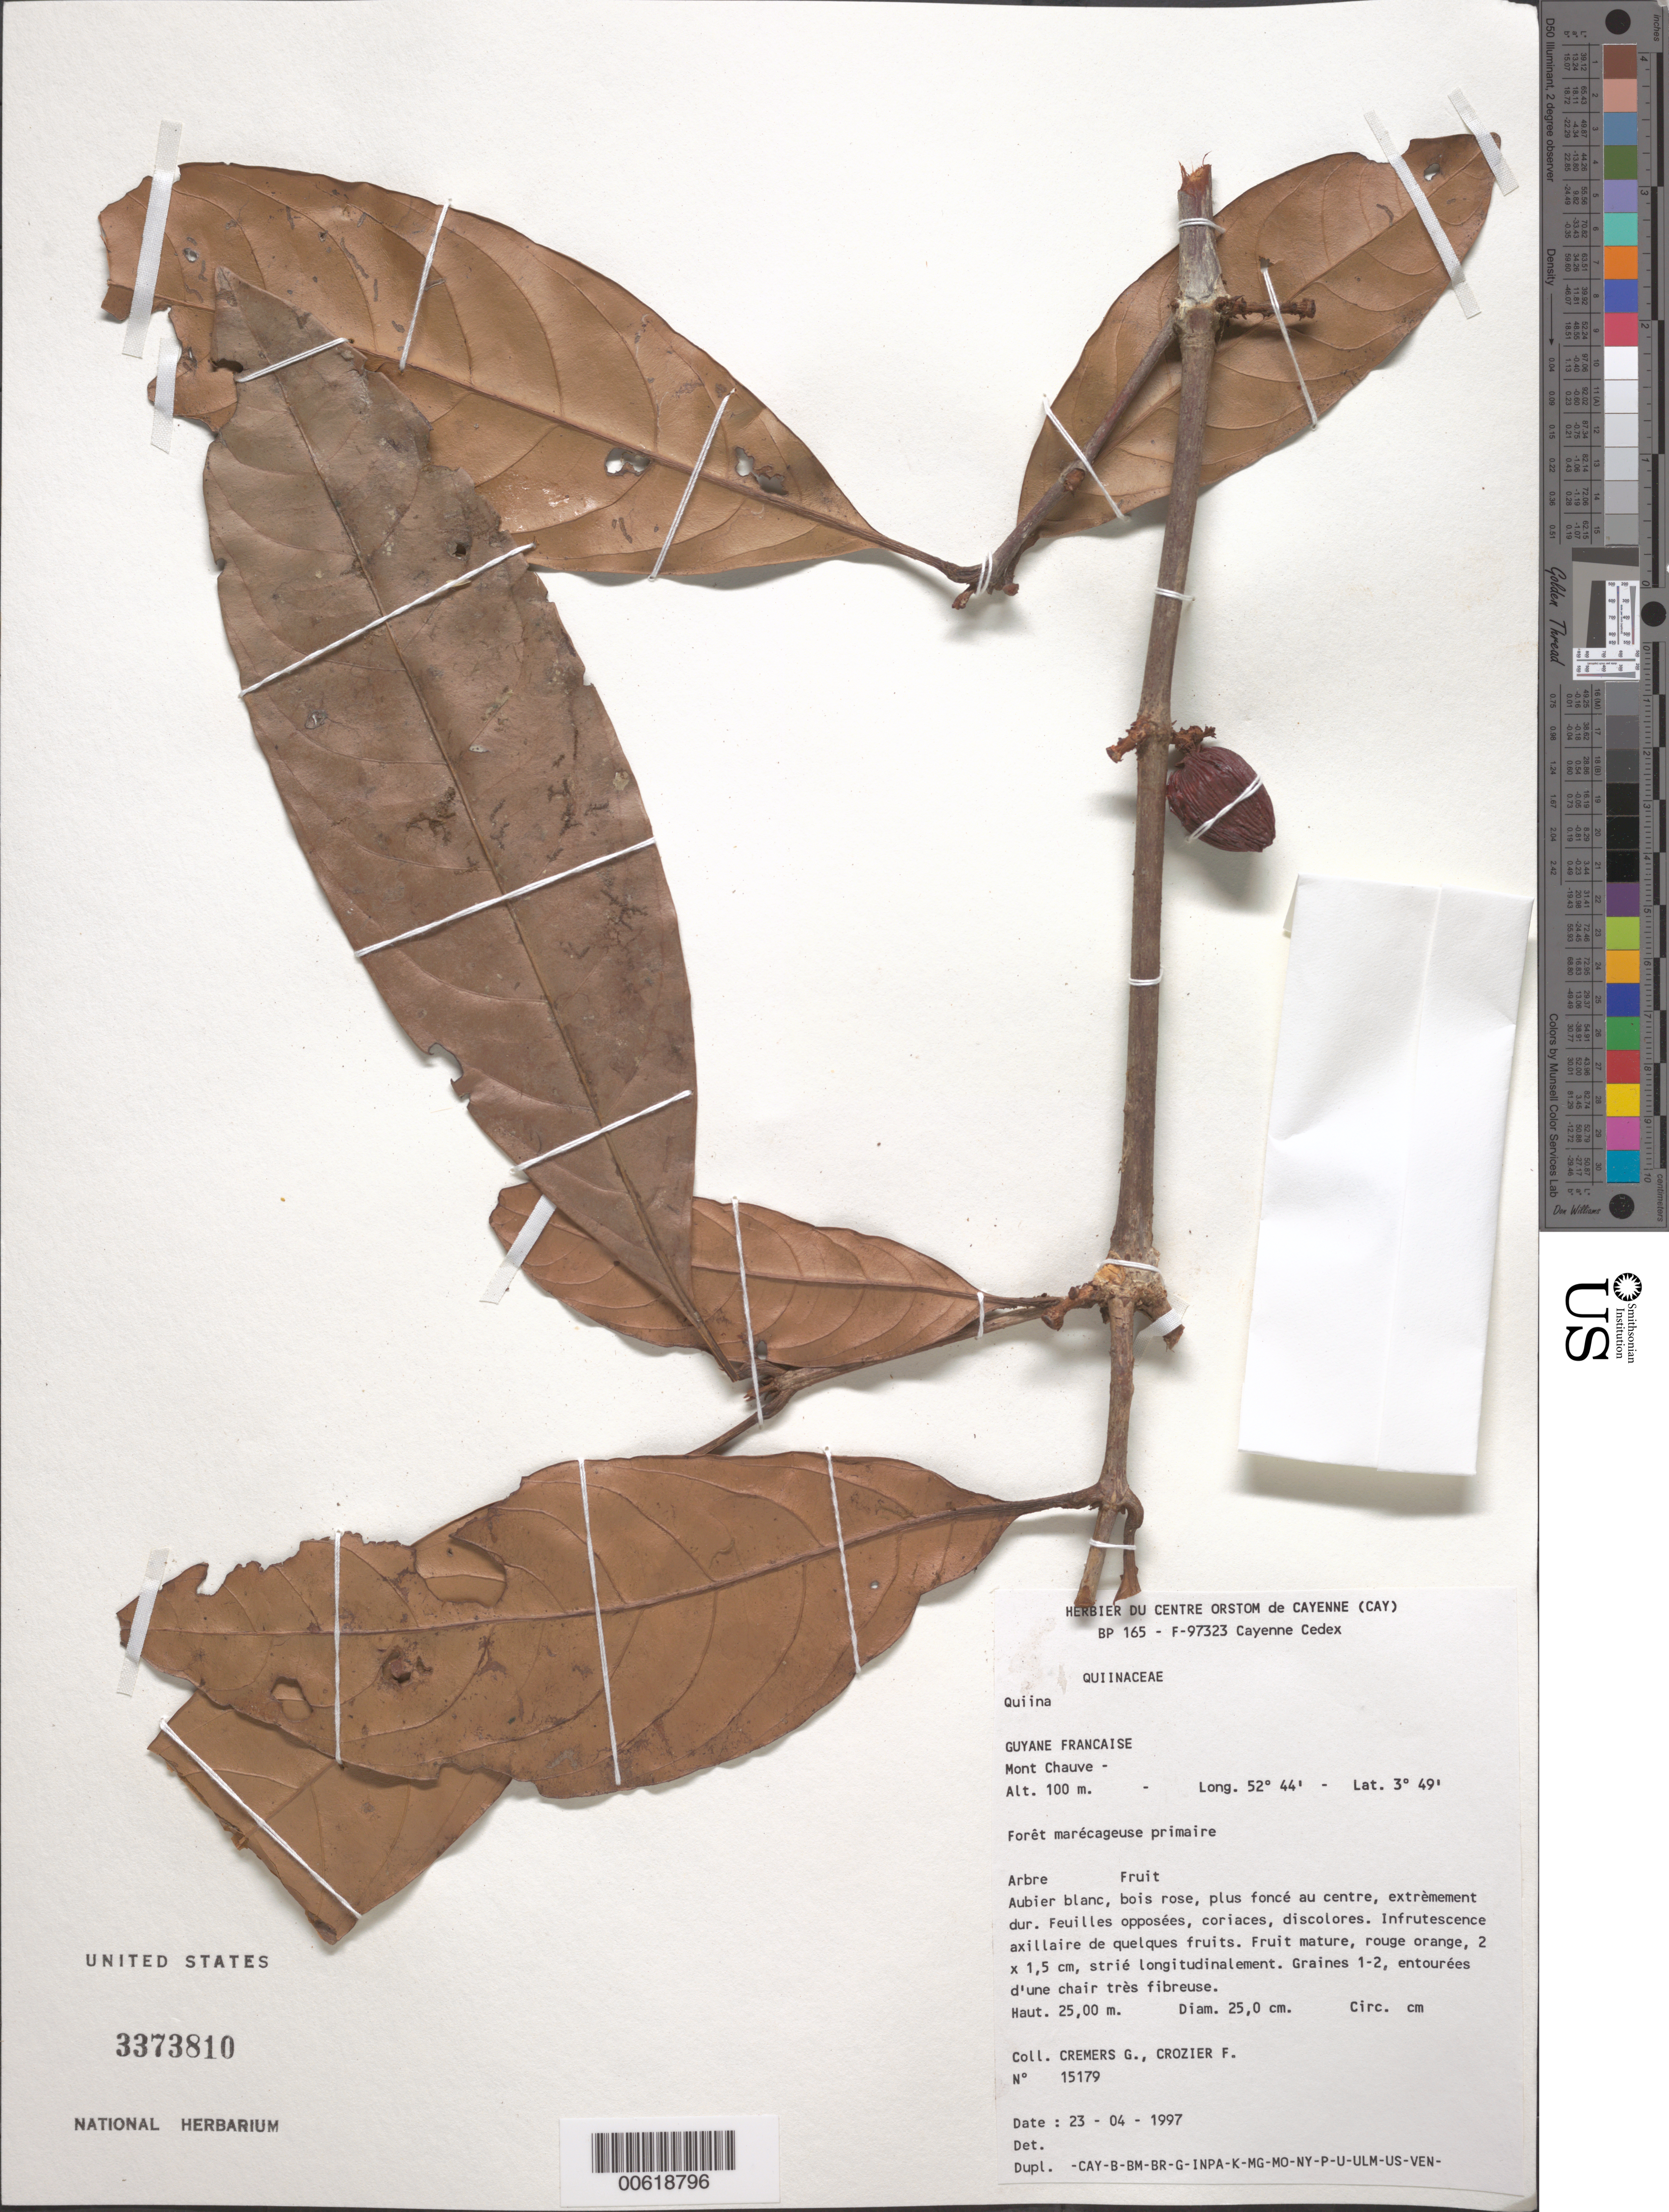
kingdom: Plantae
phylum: Tracheophyta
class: Magnoliopsida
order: Malpighiales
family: Quiinaceae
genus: Quiina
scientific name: Quiina sp.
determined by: Crozier, F.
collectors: G. Cremers & F. Crozier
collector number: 15179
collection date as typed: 23-Apr-97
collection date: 1997-04-23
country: French Guiana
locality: Mont Chauve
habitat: Forêt claire sur inselberg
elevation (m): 100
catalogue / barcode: US 3373810